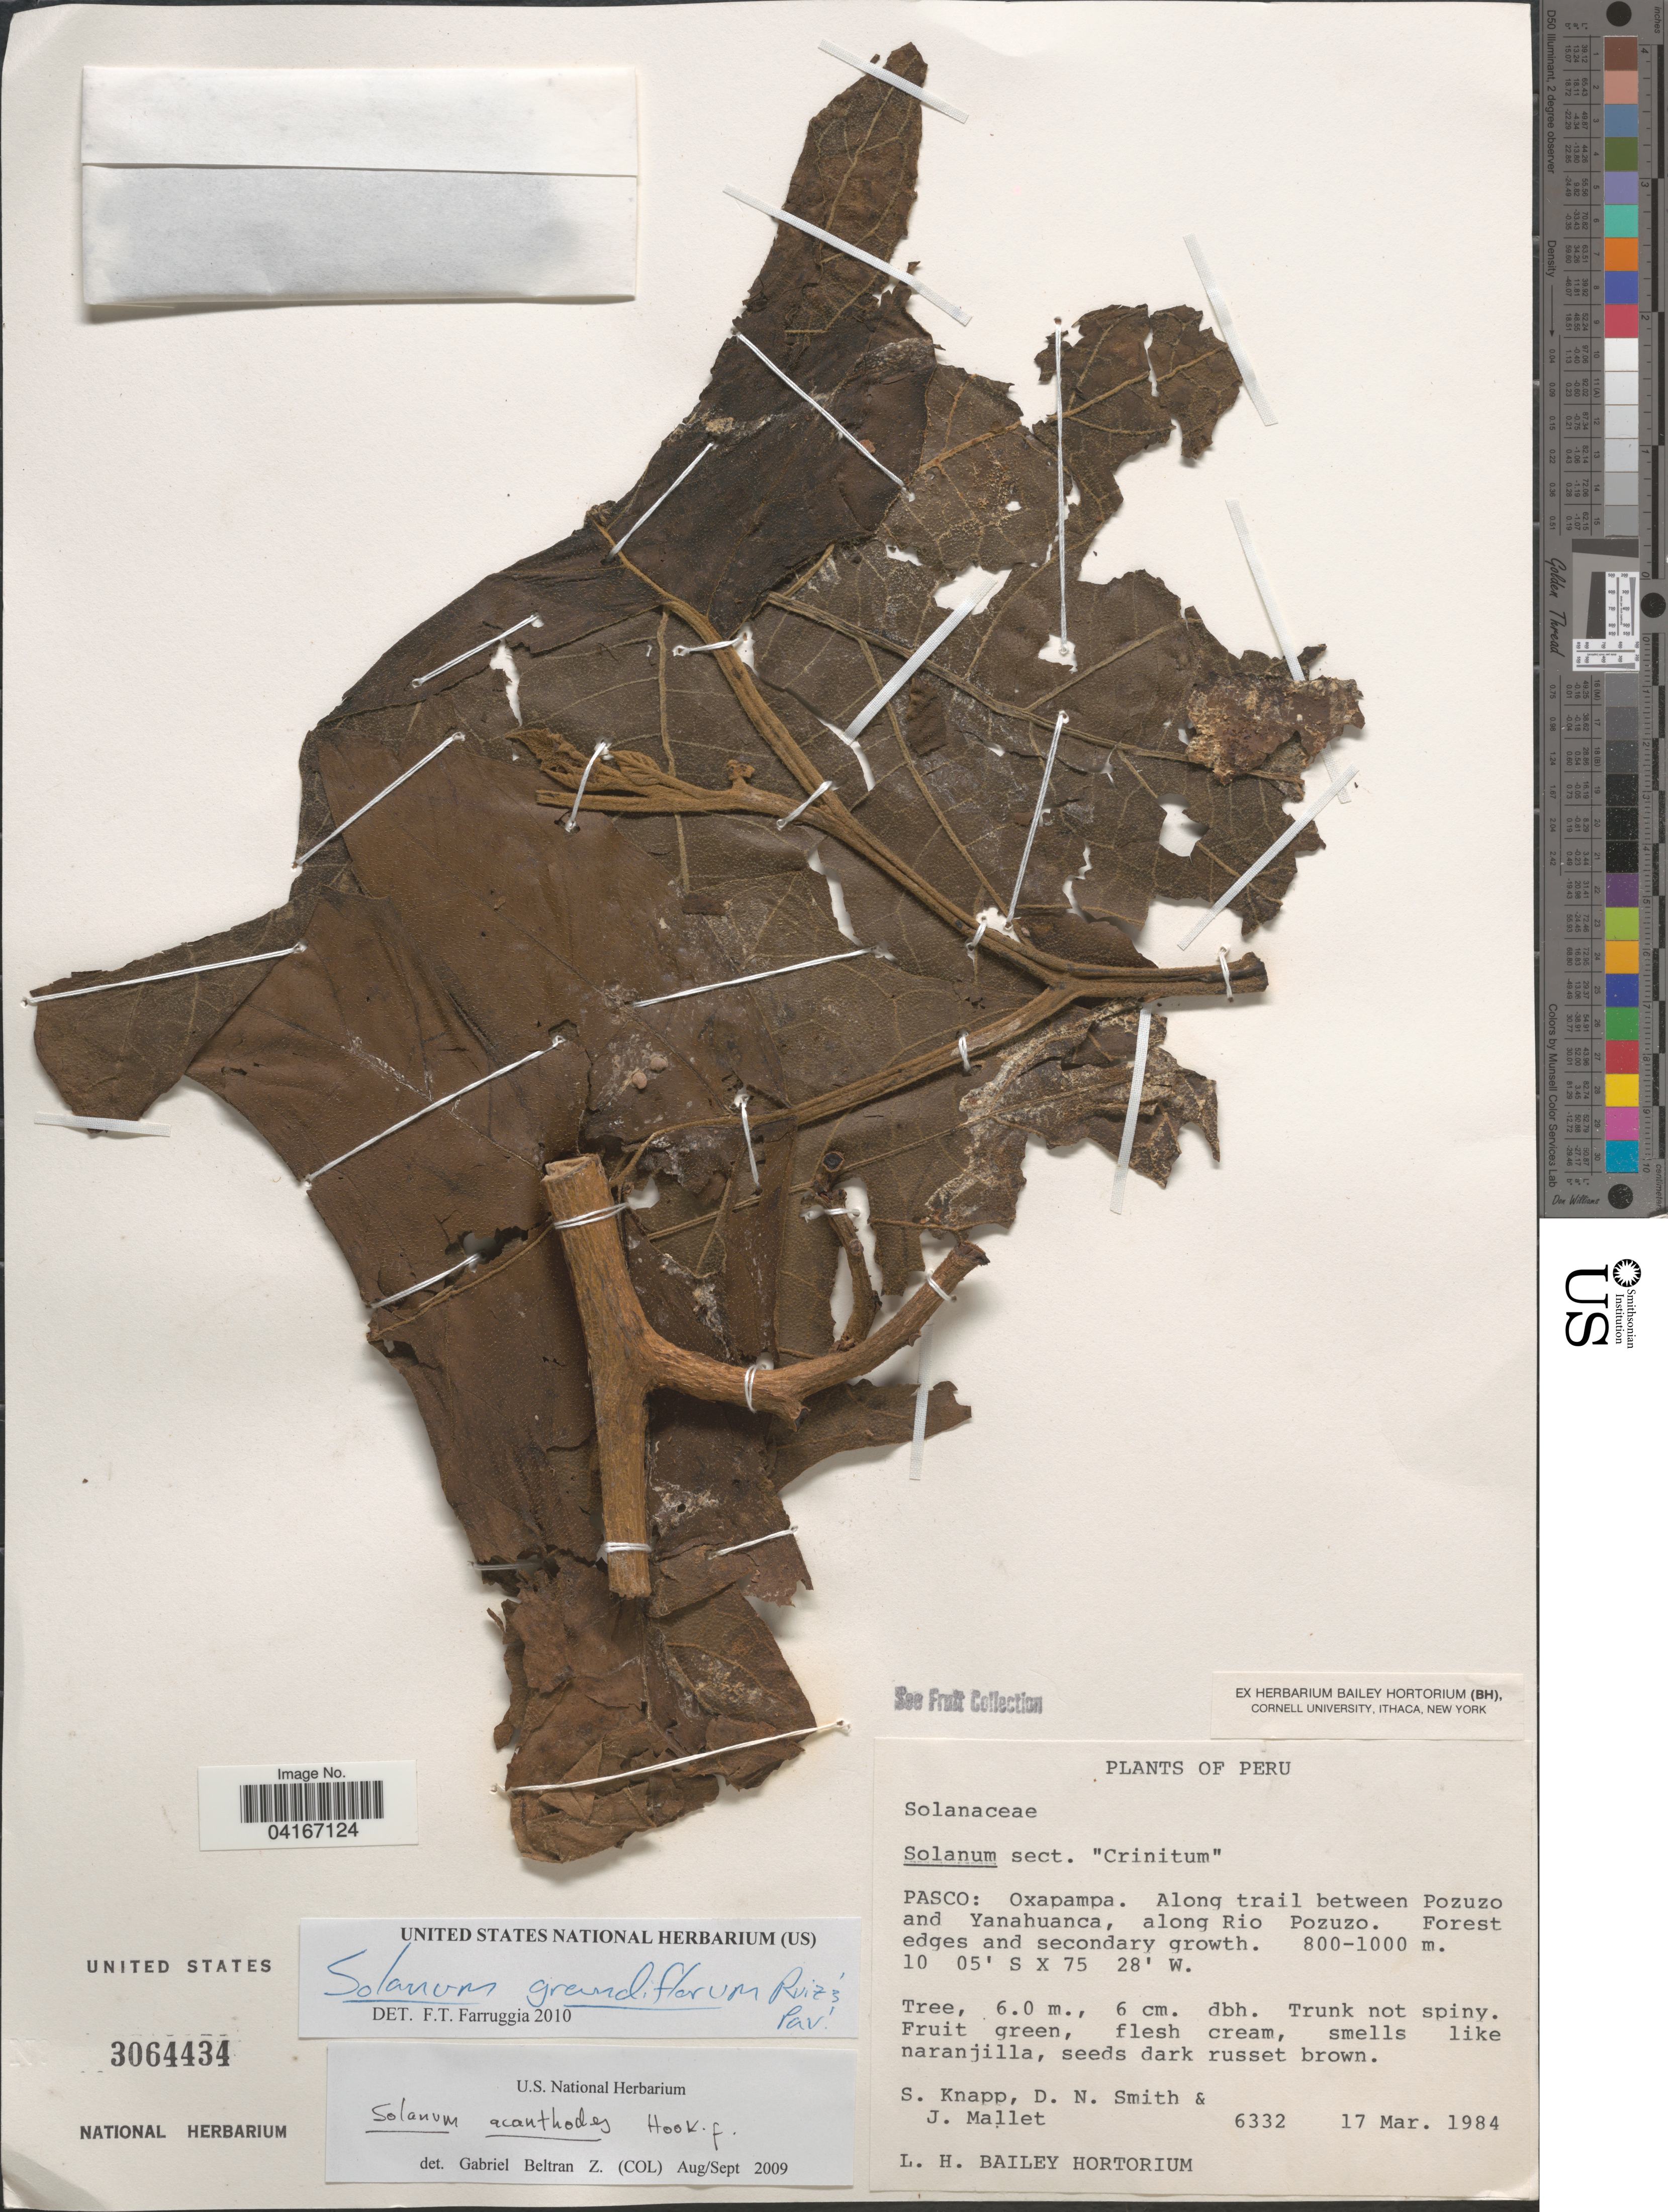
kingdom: Plantae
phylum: Tracheophyta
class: Magnoliopsida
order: Solanales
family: Solanaceae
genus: Solanum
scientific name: Solanum grandiflorum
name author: Ruiz & Pav.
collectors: S. Knapp, D. Smith & J. Mallet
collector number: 6332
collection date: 1984-03-17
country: Peru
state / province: Pasco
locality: Oxapampa. Along trail between Pozuzo and Yanahuanca, along Rio Pozuzo.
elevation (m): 800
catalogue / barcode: US 3064434